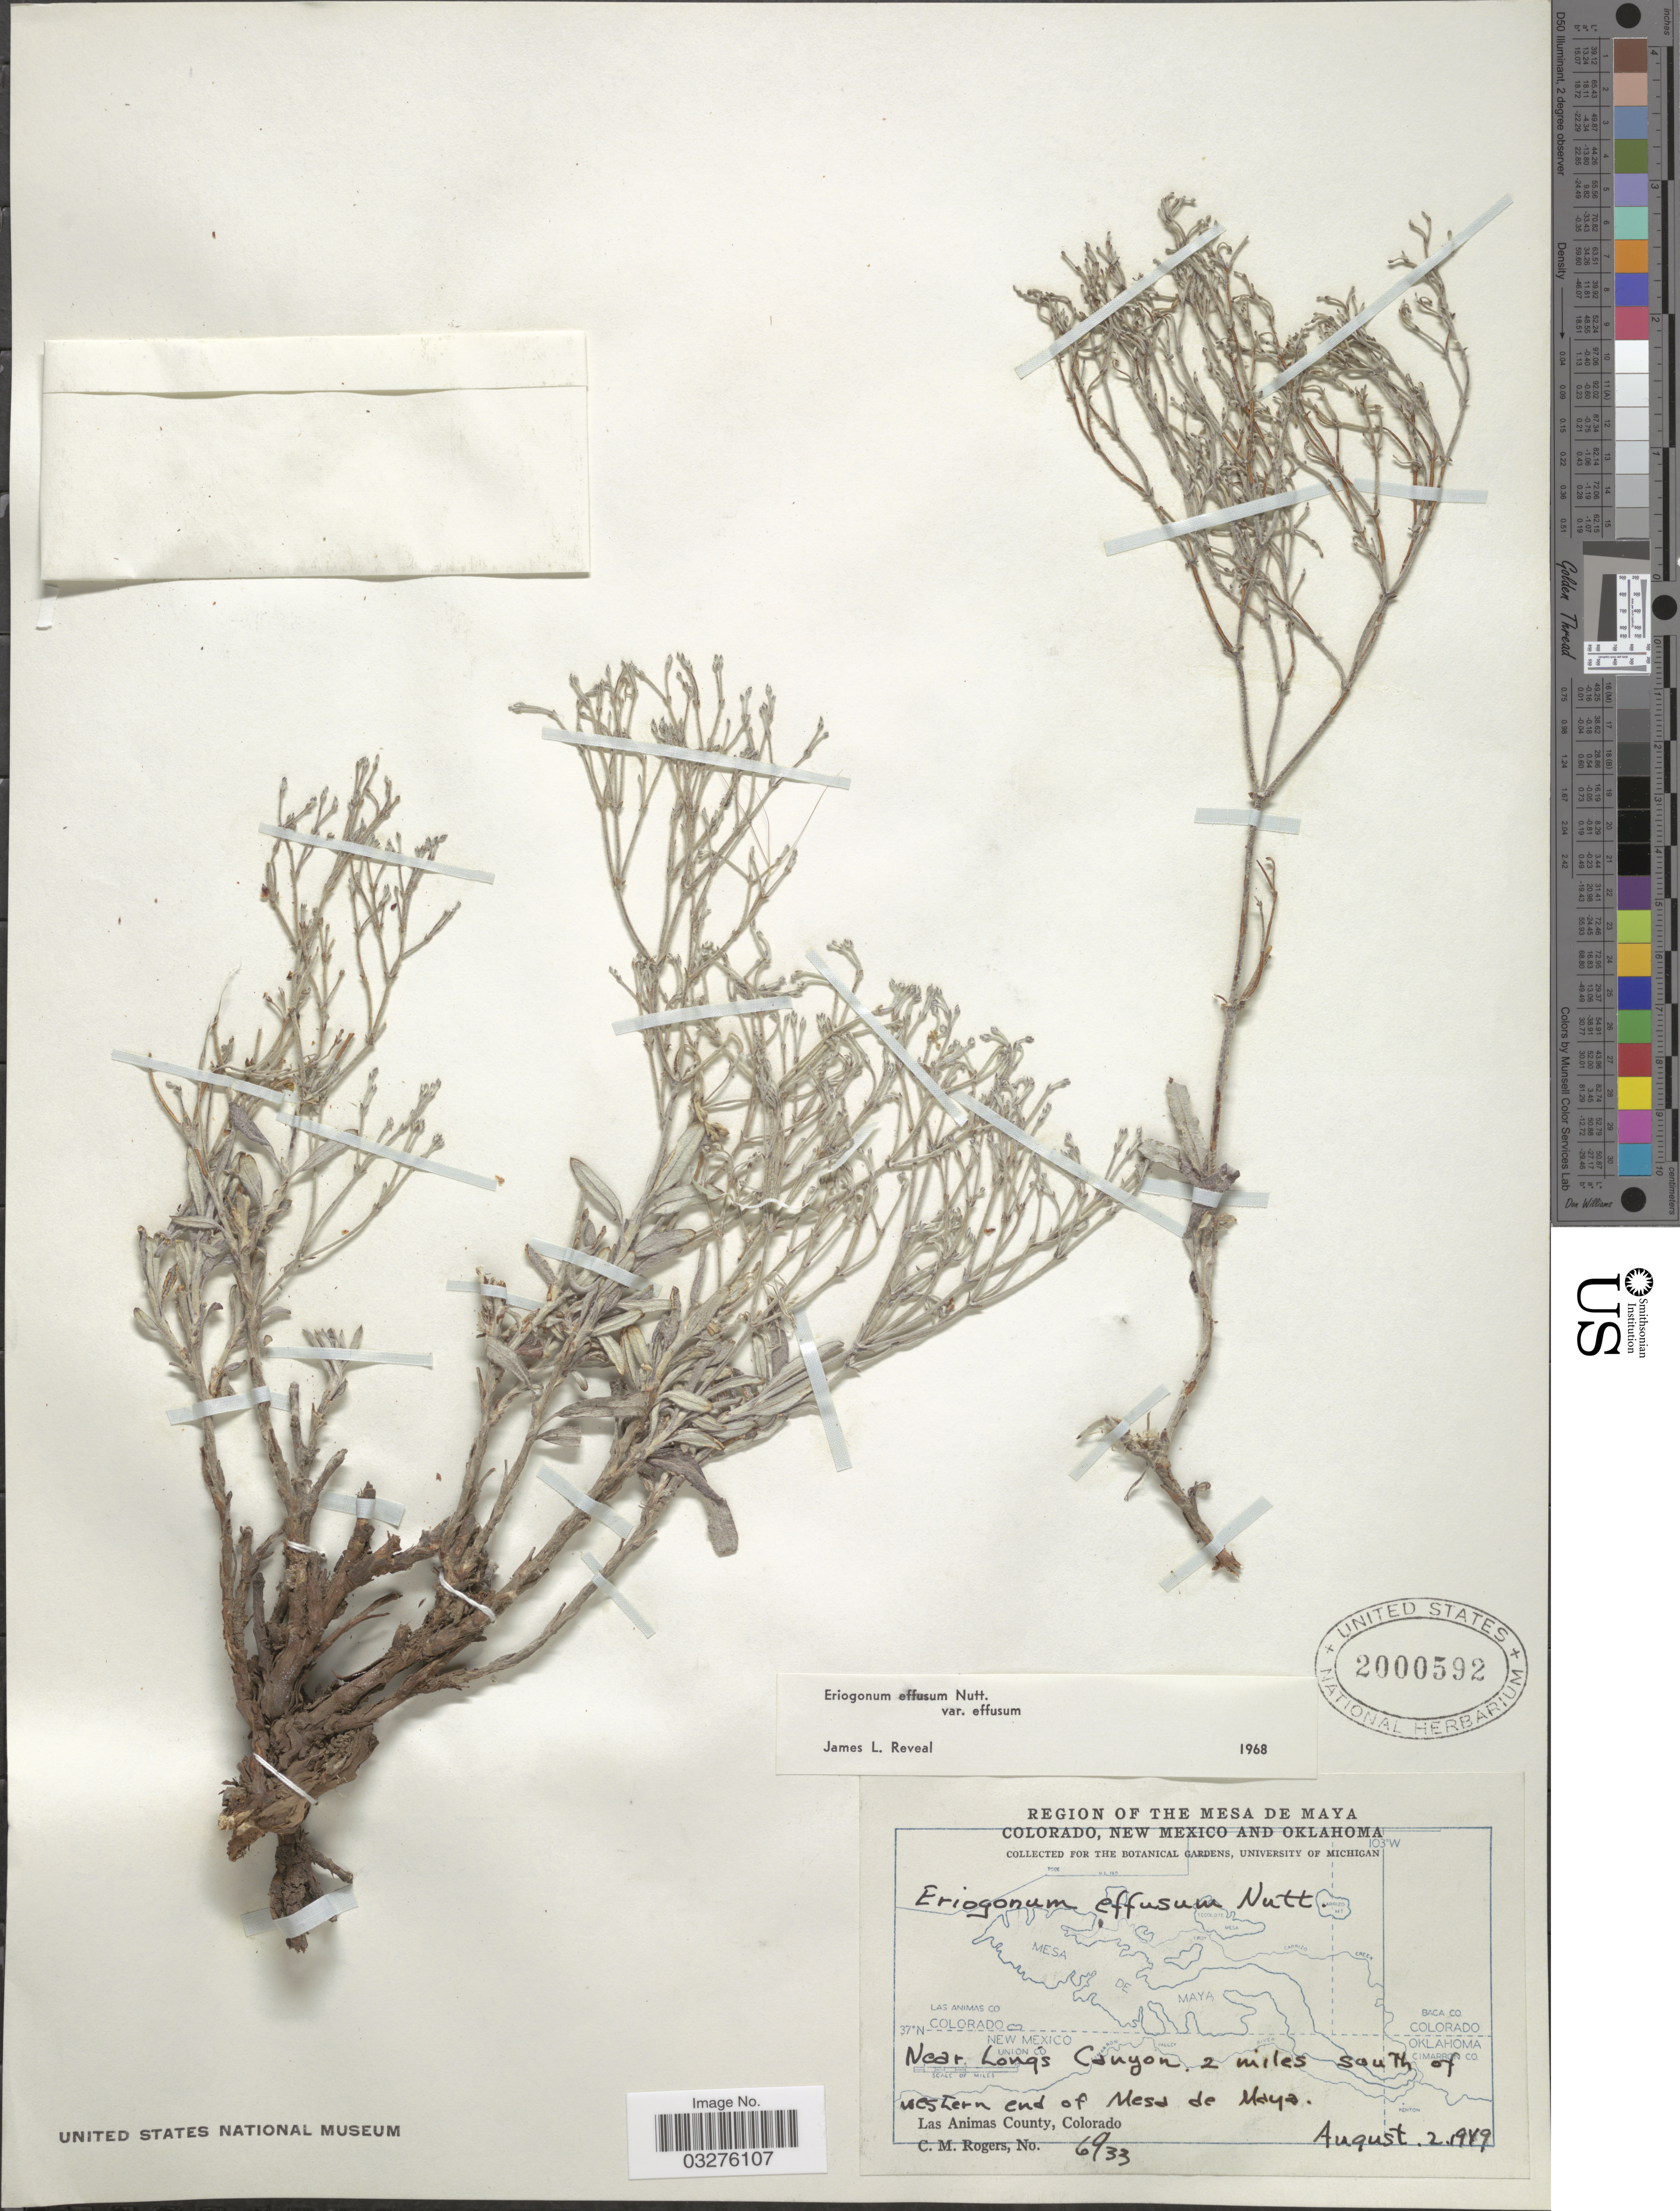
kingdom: Plantae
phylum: Tracheophyta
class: Magnoliopsida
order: Caryophyllales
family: Polygonaceae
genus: Eriogonum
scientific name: Eriogonum effusum var. effusum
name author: Nutt.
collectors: C. M. Rogers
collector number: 6933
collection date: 1949-08-02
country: United States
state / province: Colorado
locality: Region of The Mesa de Maya, Near Long's Canyon, 2 miles south of western end of Mesa de Maya. Las Animas County.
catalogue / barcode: US 2000592